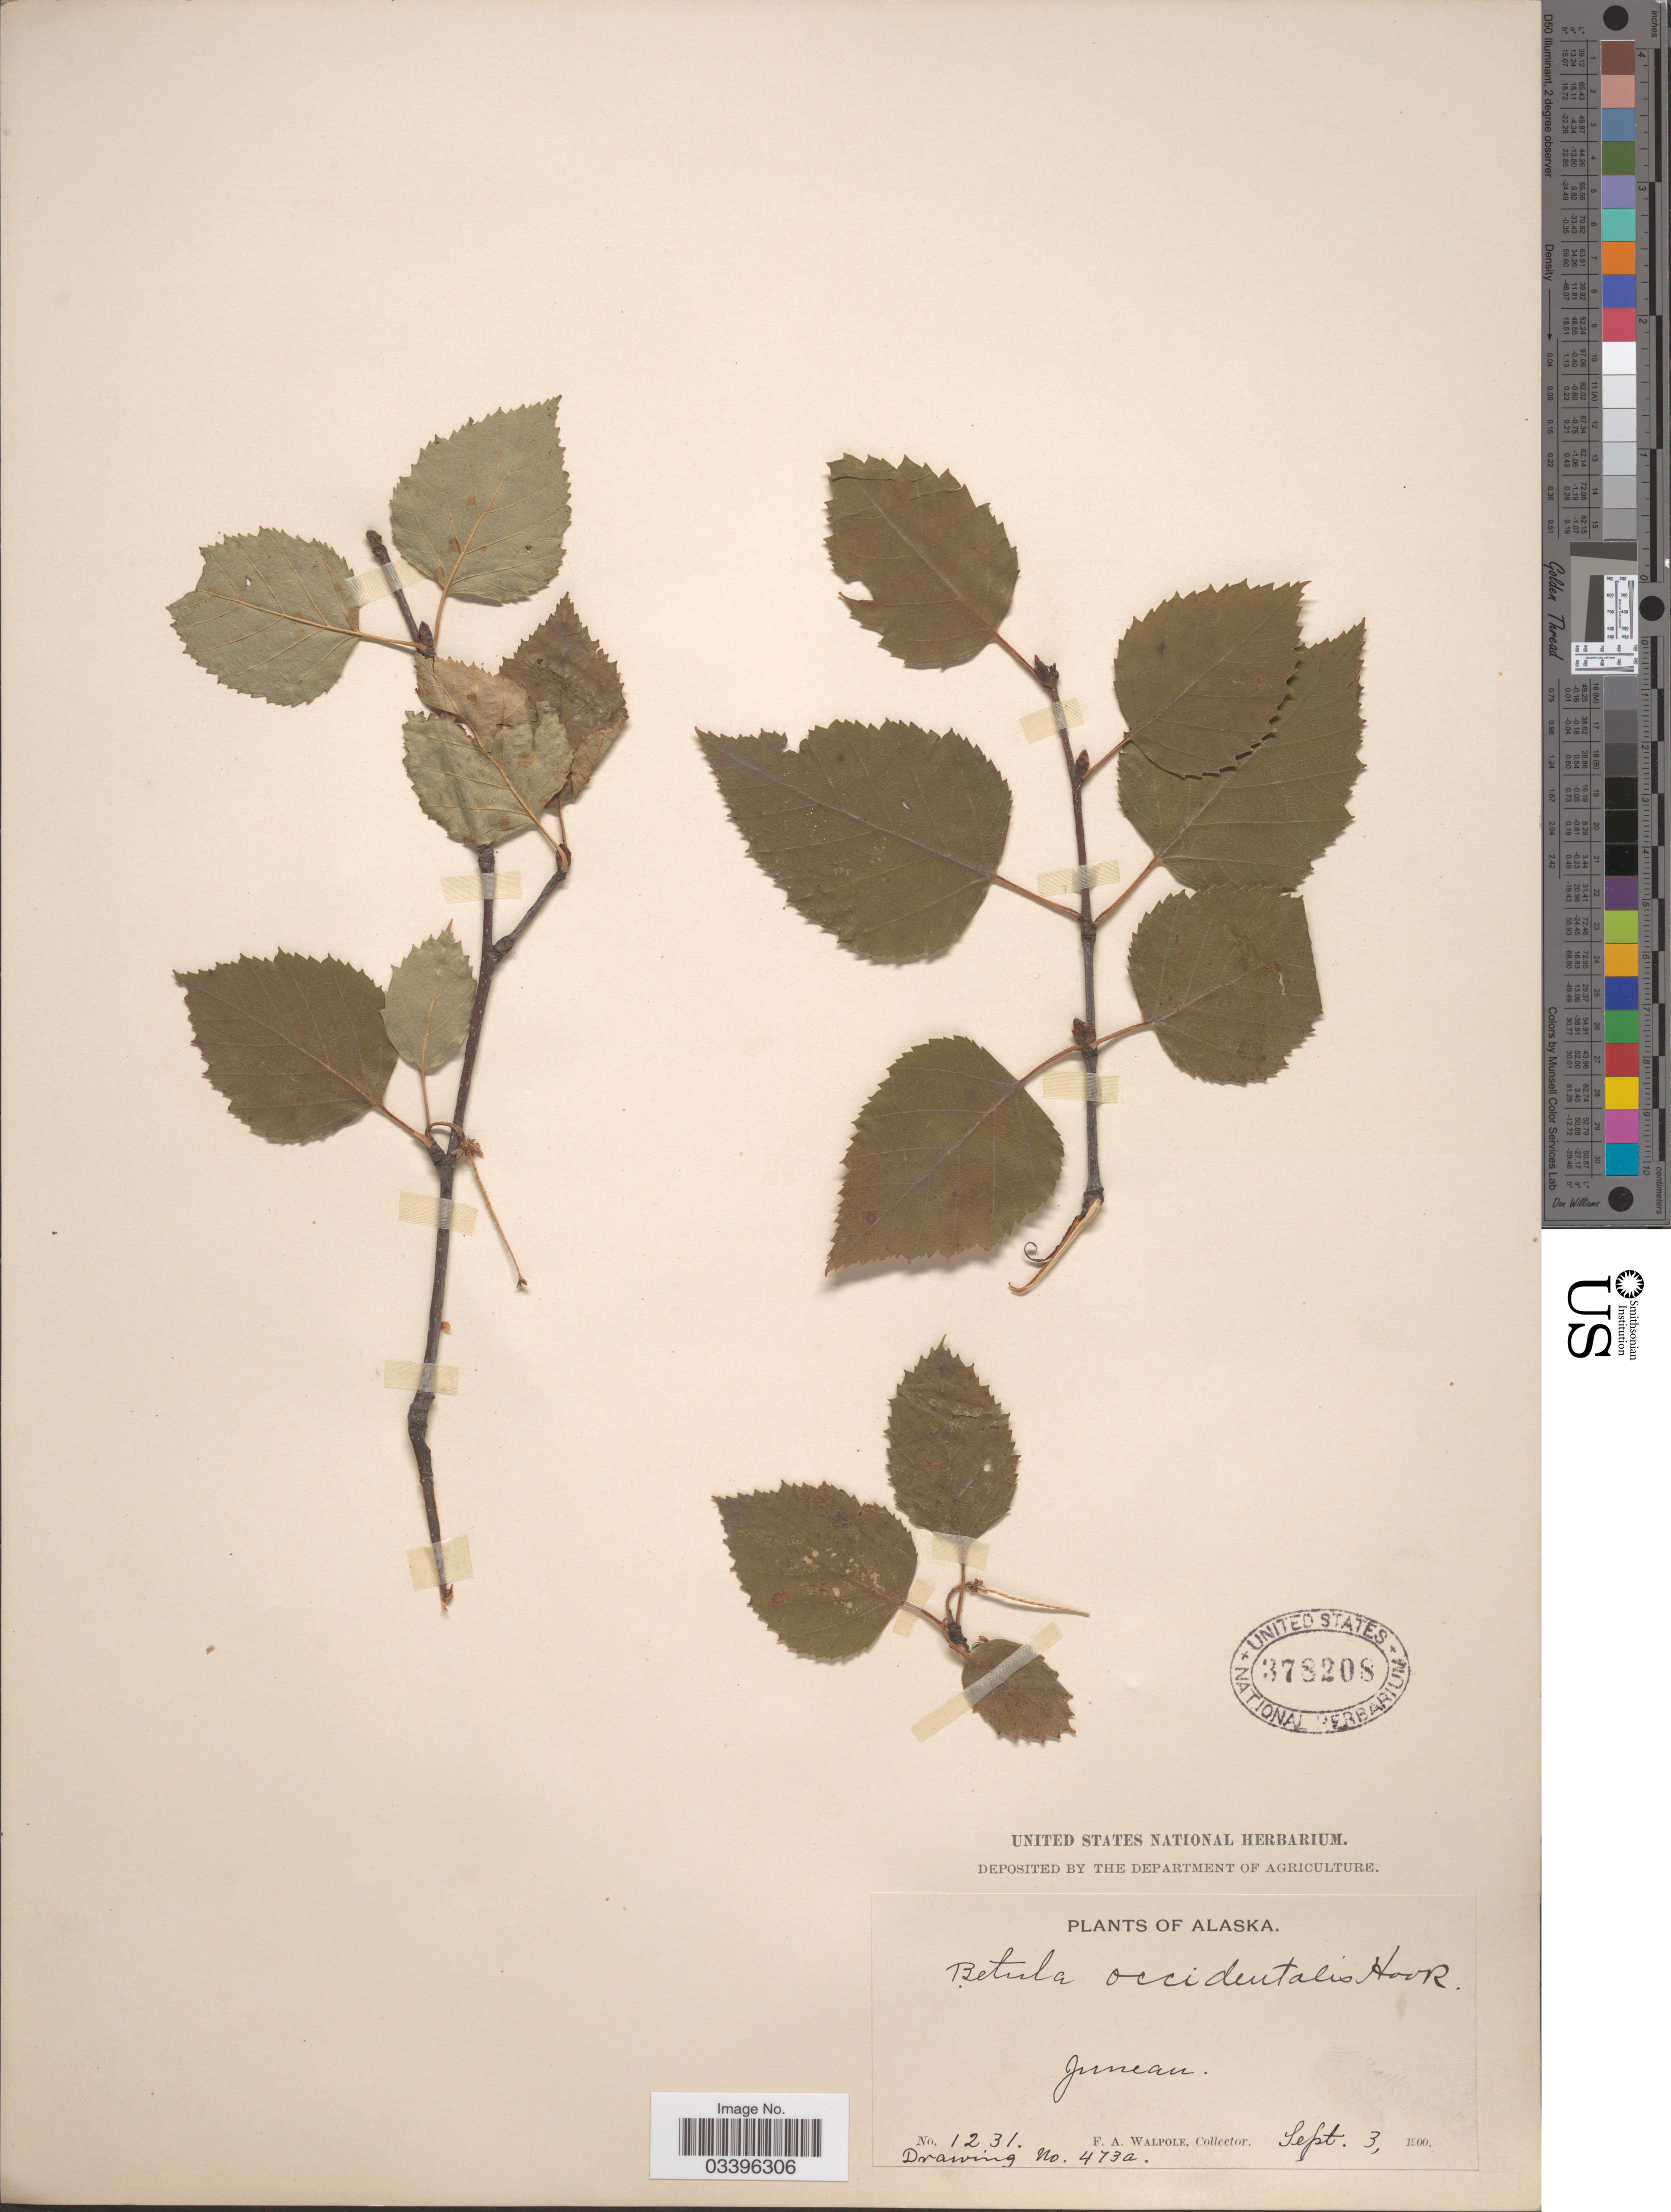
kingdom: Plantae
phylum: Tracheophyta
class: Magnoliopsida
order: Fagales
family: Betulaceae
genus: Betula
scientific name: Betula occidentalis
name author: Hook.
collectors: F. Walpole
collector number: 1231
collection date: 1900-09-03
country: United States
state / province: Alaska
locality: Juneau.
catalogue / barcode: US 378208